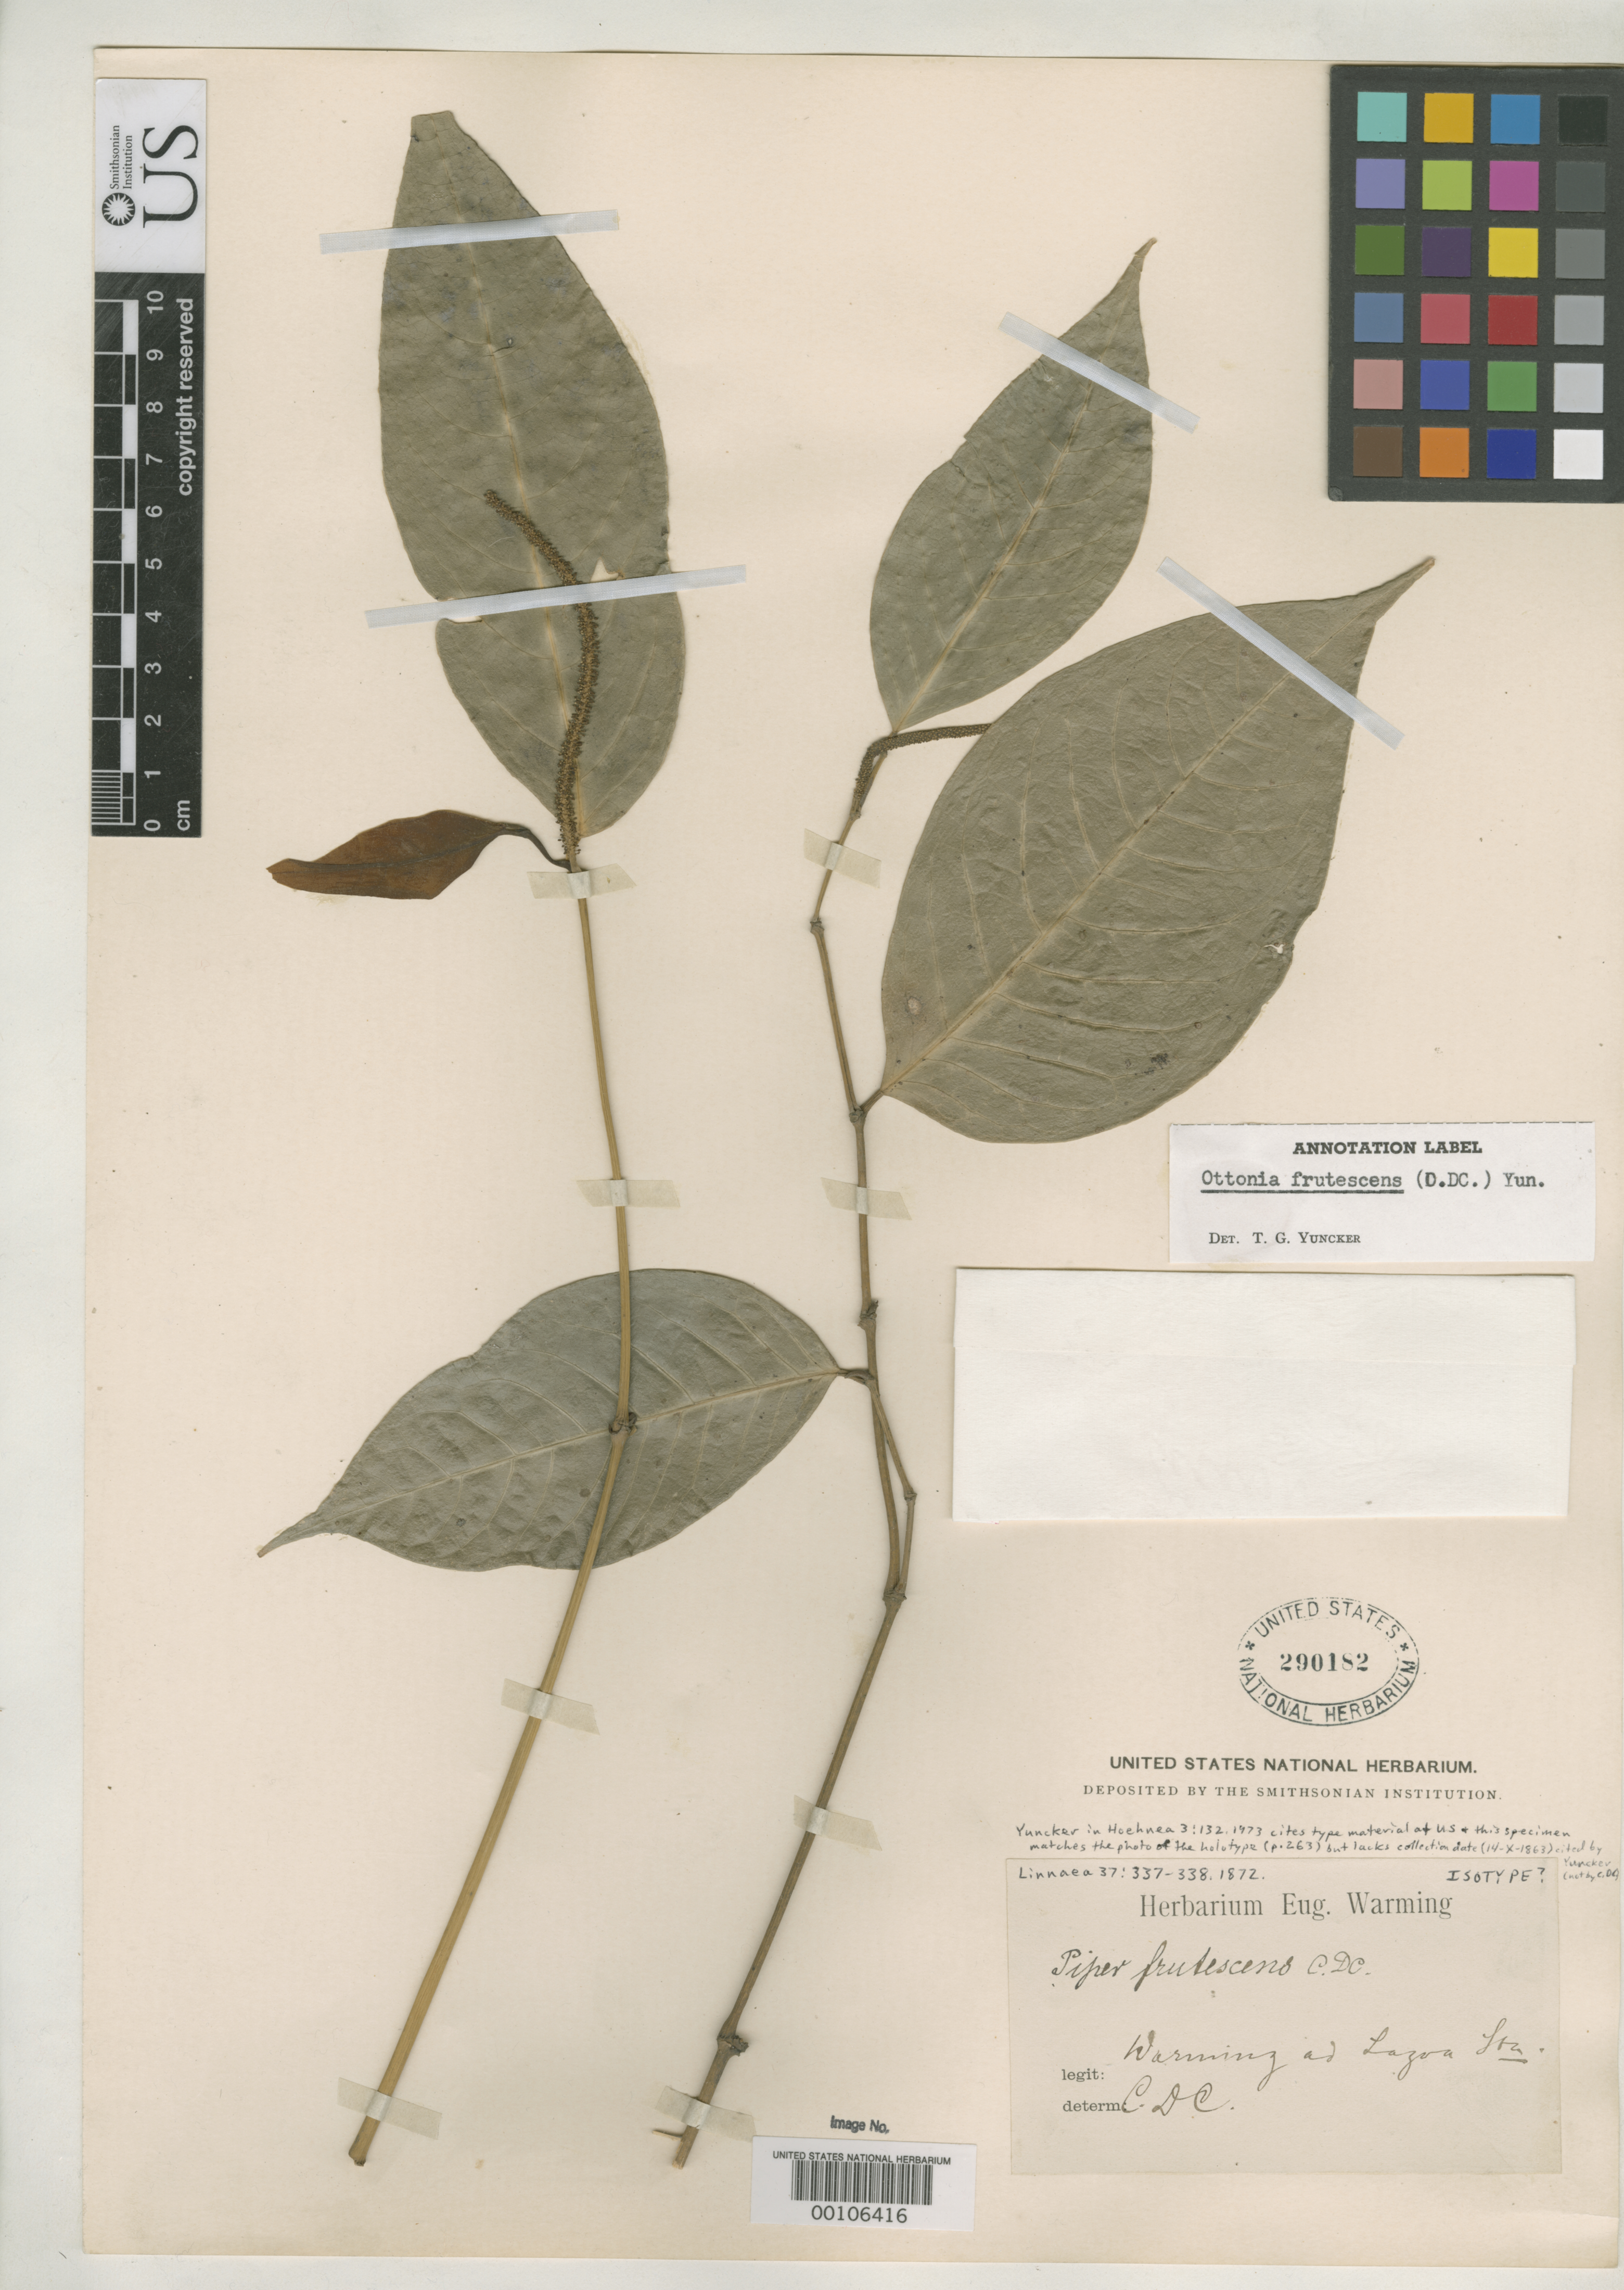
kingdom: Plantae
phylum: Tracheophyta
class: Magnoliopsida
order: Piperales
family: Piperaceae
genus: Piper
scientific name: Piper frutescens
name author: C. DC.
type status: Possible Isotype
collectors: E. Warming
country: Brazil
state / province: Minas Gerais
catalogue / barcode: US 290182